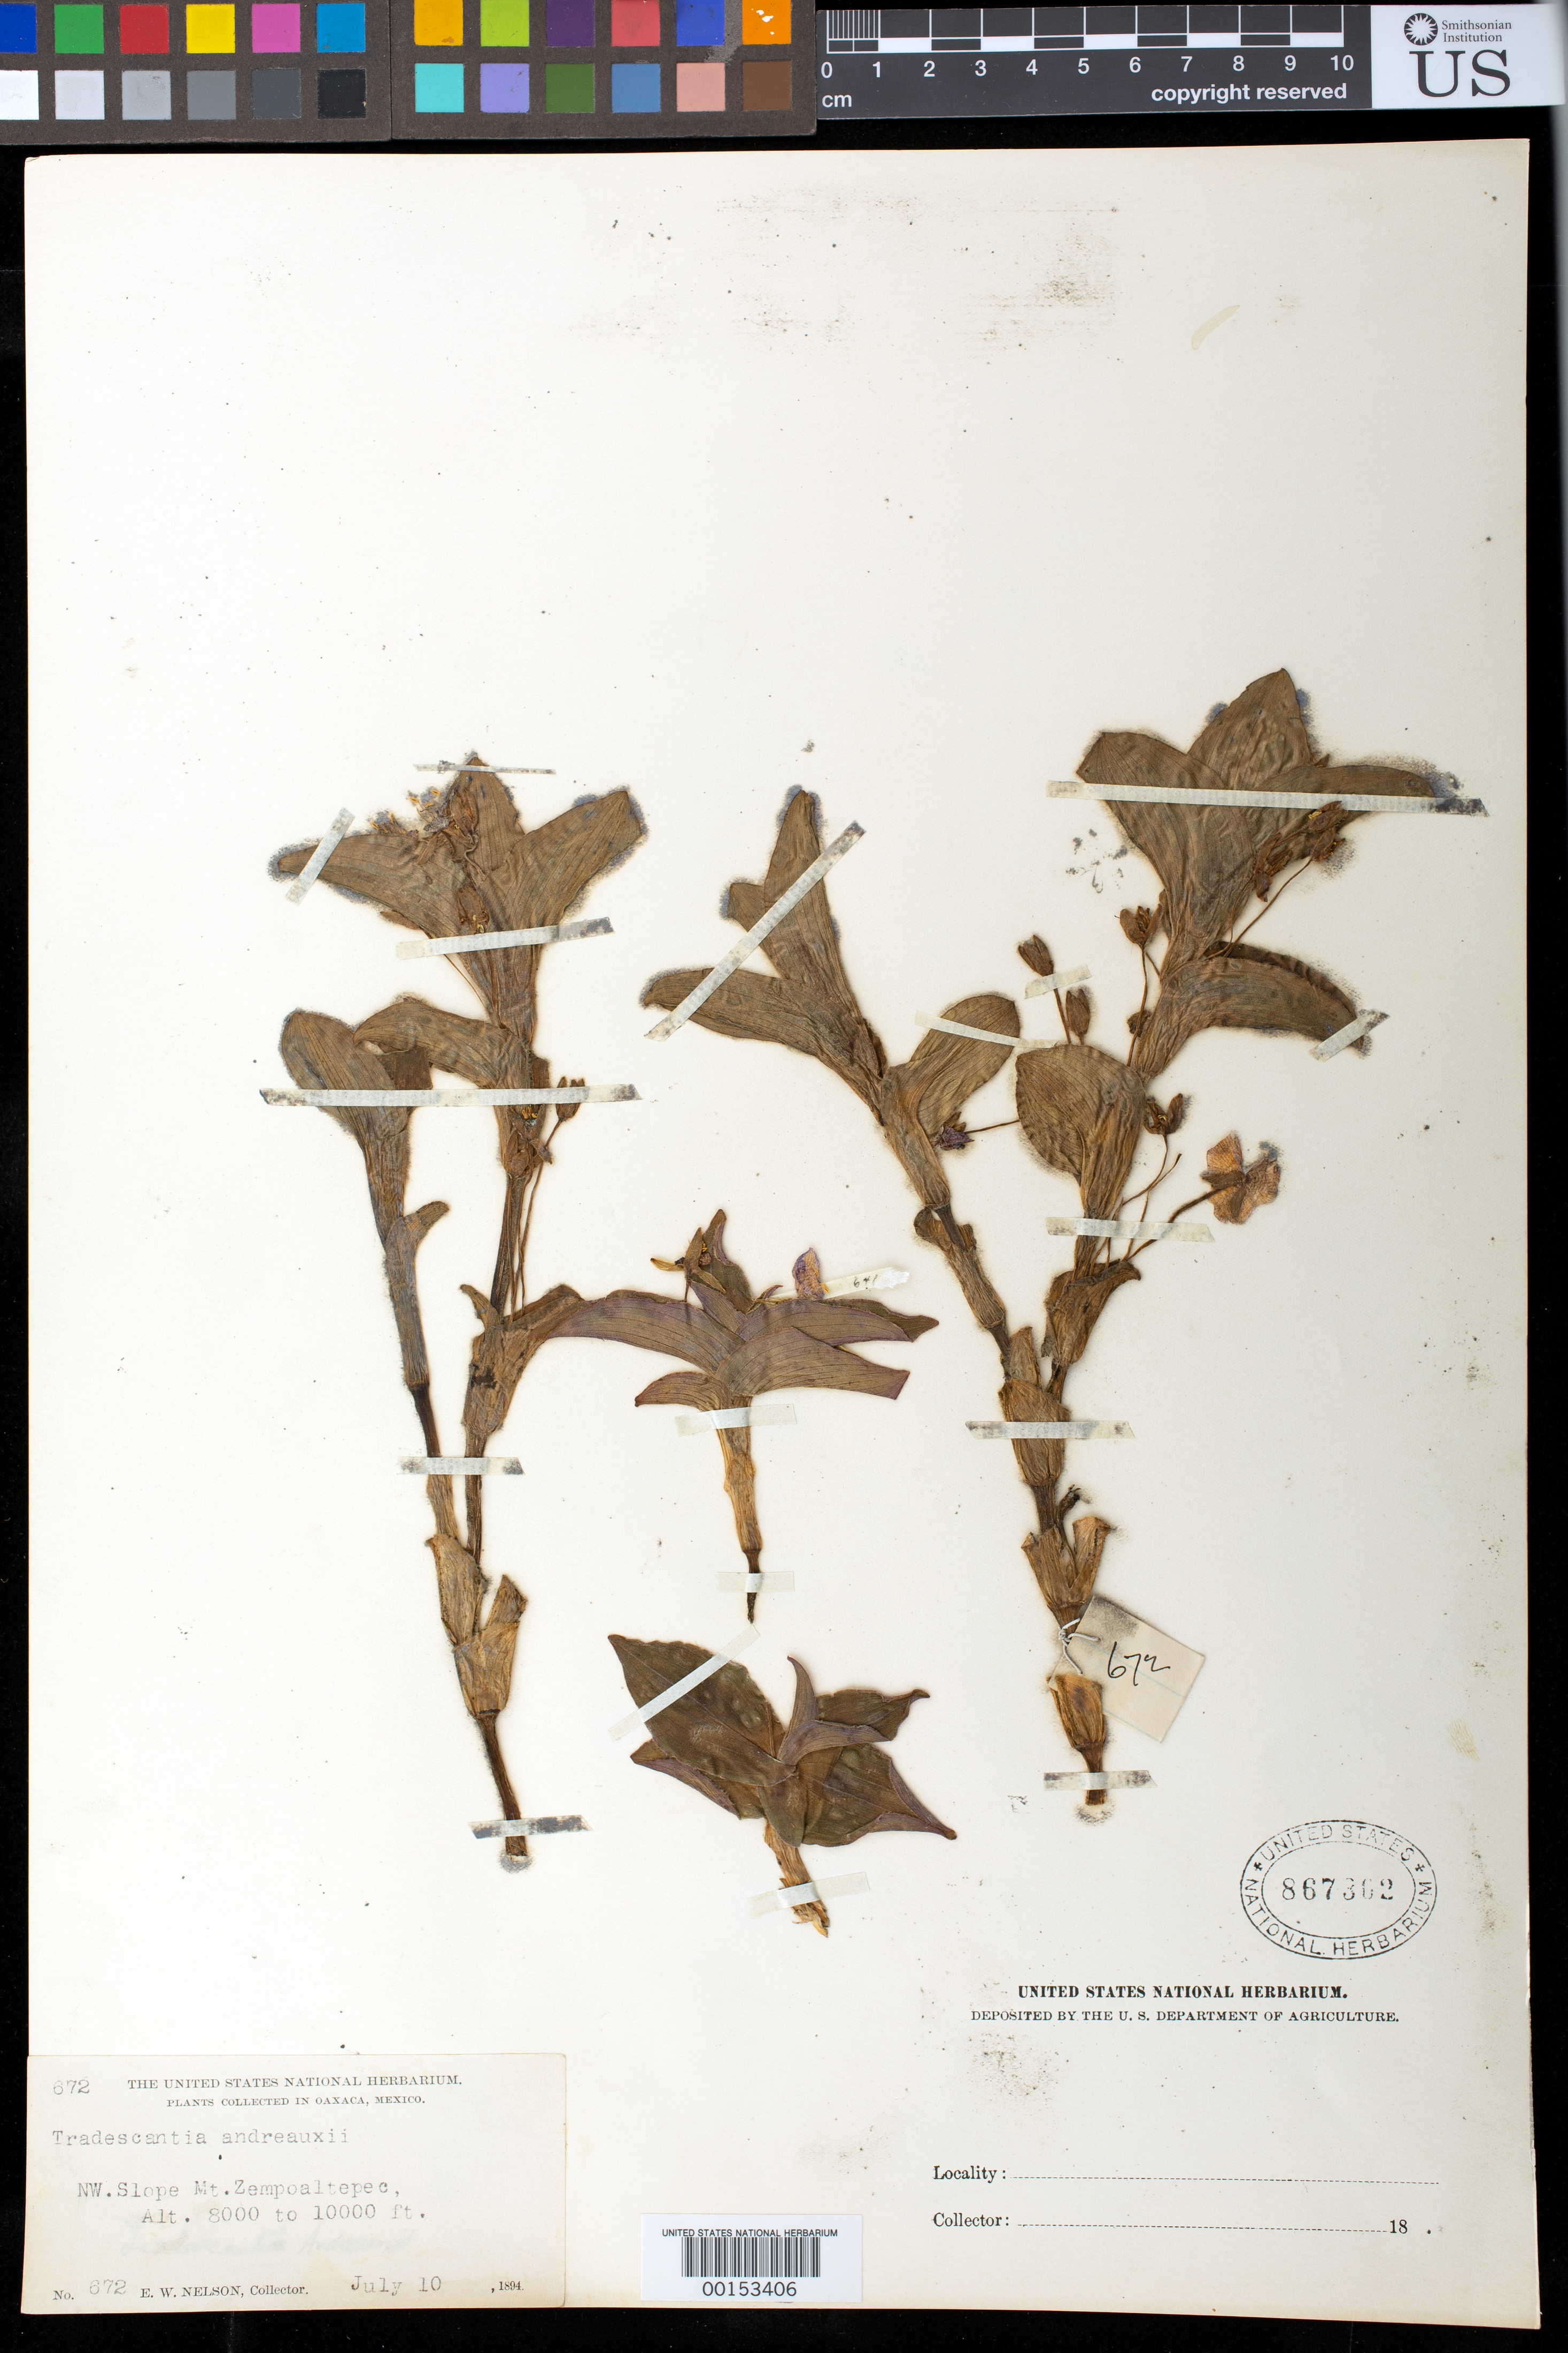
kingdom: Plantae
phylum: Tracheophyta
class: Liliopsida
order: Commelinales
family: Commelinaceae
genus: Matudanthus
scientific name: Matudanthus nanus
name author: D.R. Hunt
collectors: E. W. Nelson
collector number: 672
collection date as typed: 10 Jul 1894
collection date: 1894-07-10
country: Mexico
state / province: Oaxaca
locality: Mt. zempoaltepec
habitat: Nw facing slope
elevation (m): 2440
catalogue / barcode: US 867302